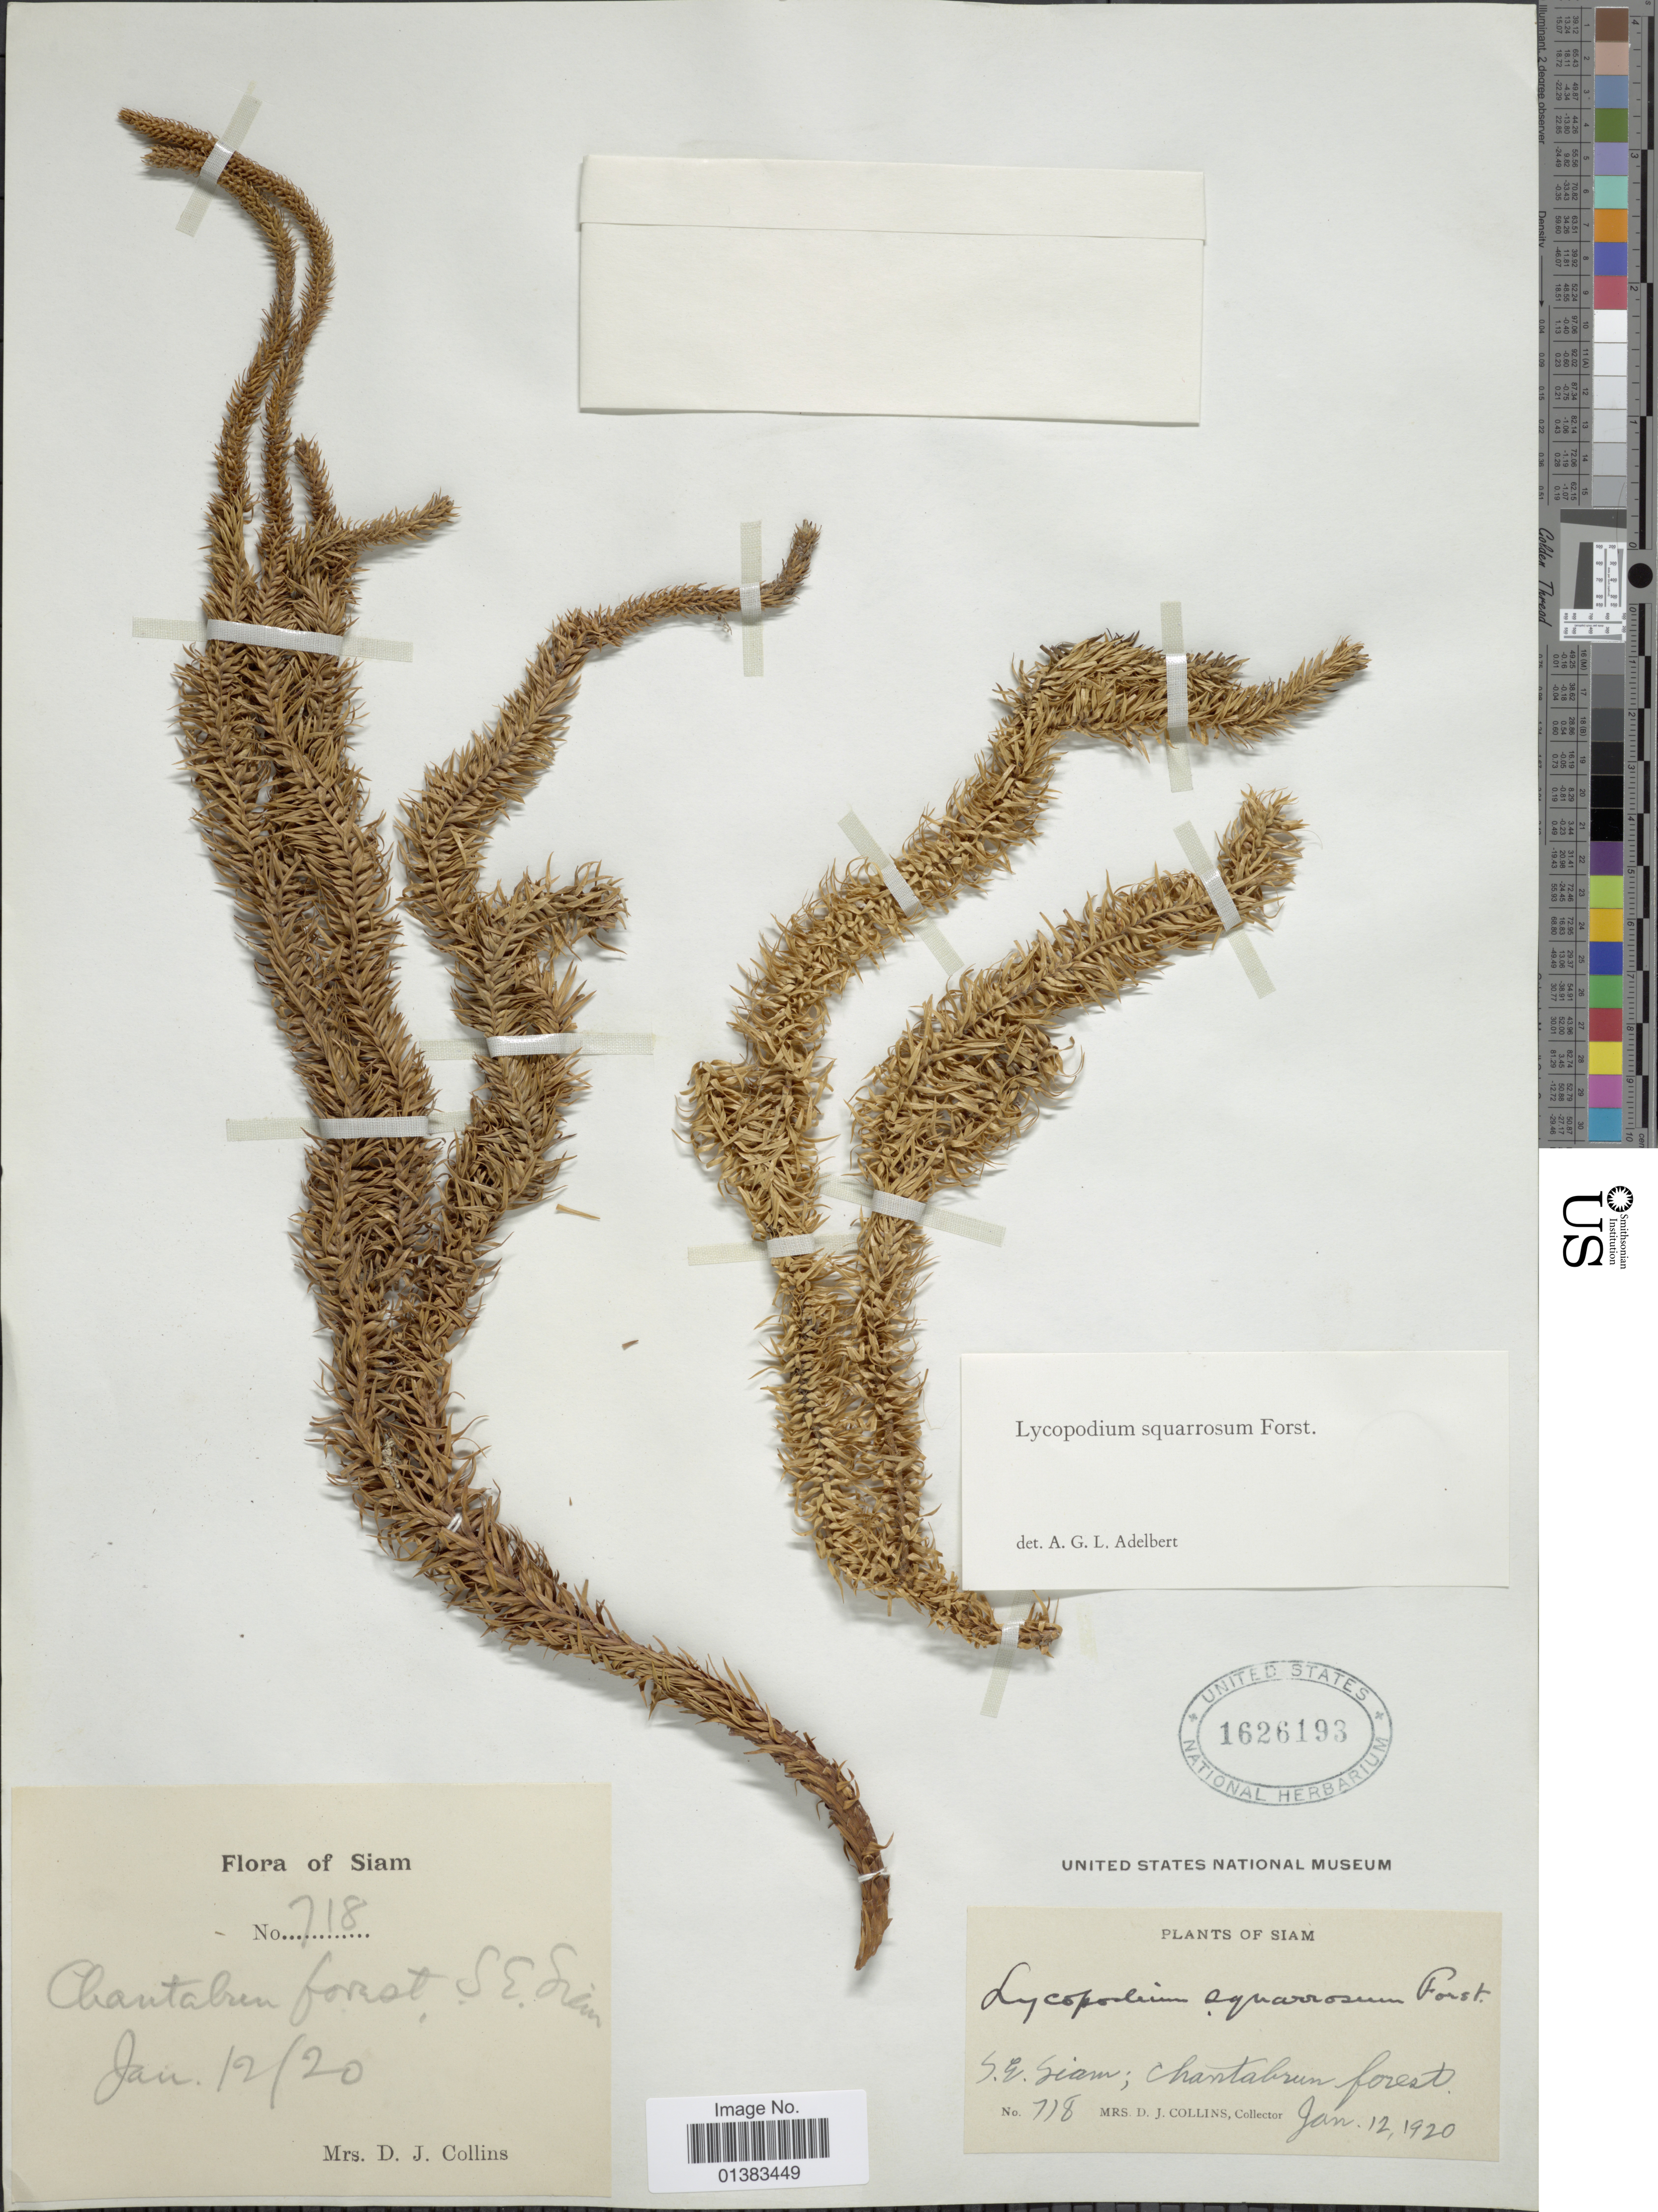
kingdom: Plantae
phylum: Tracheophyta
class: Lycopodiopsida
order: Lycopodiales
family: Lycopodiaceae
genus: Phlegmariurus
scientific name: Phlegmariurus ulcifolius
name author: (Sw.) S. R. Gosh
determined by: Field, A. R.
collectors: D. Collins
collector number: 718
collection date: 1920-01-12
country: Thailand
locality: S.E. Siam: Chantabrun forest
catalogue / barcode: US 1626193